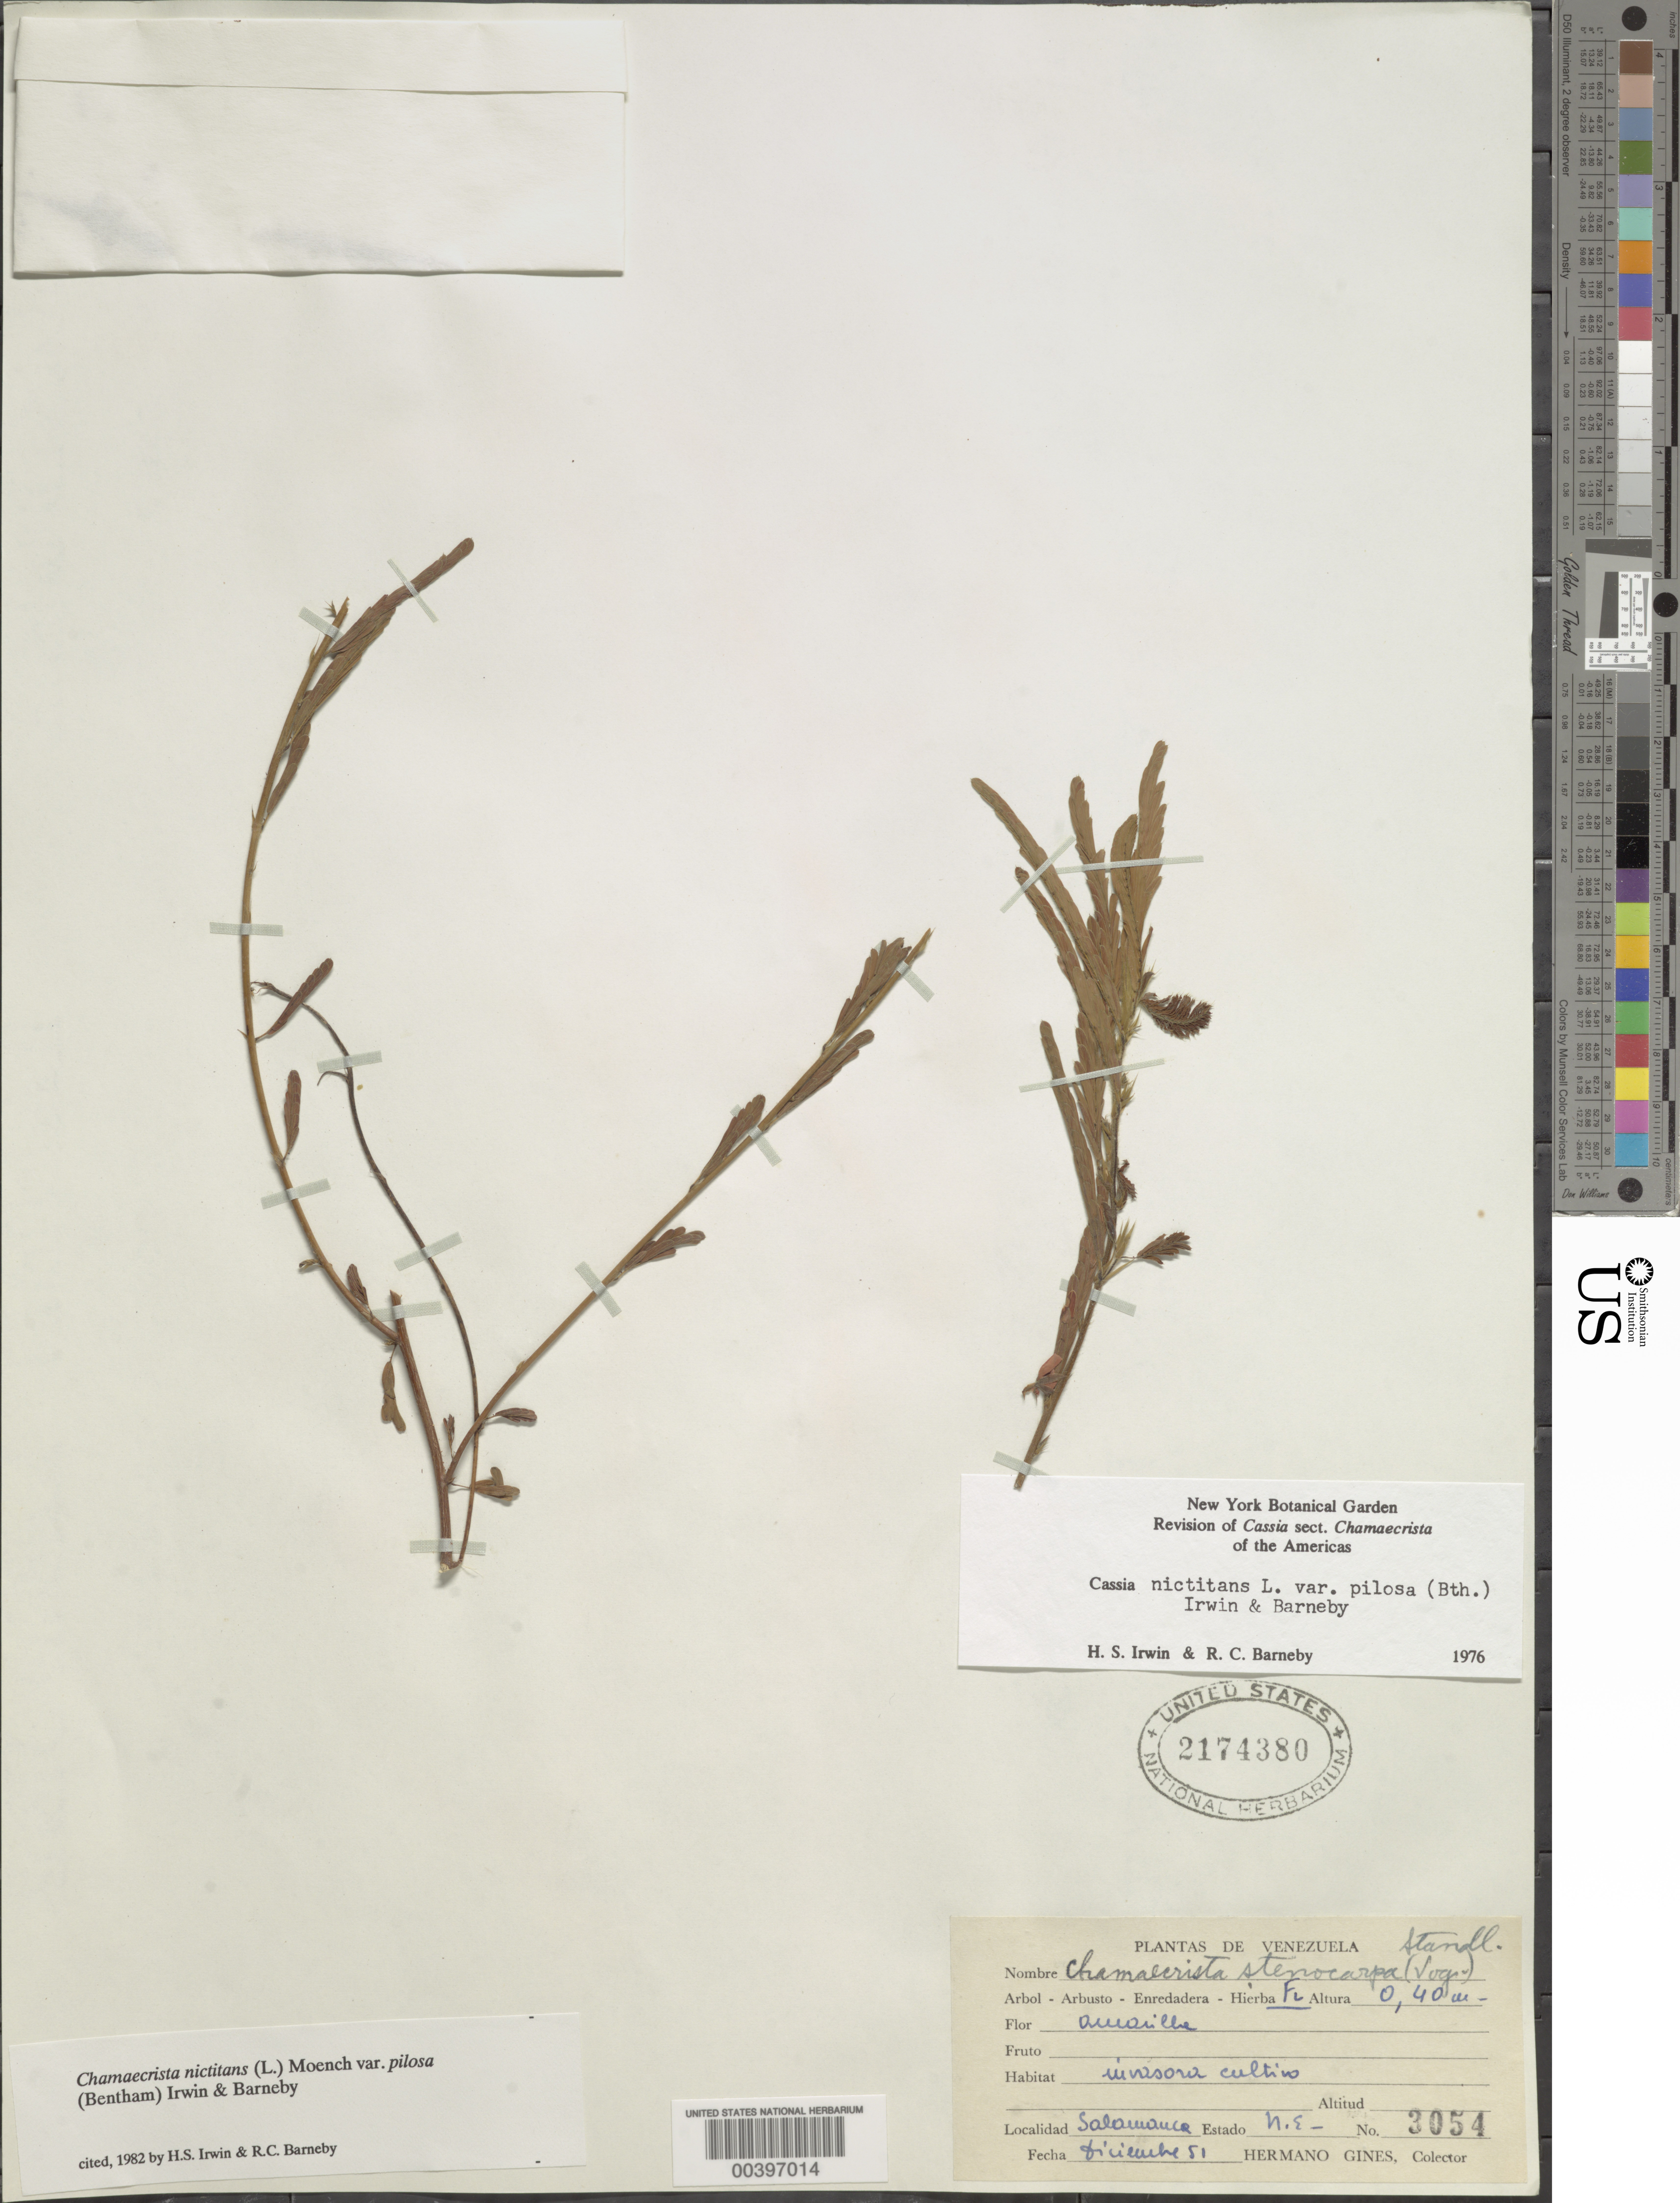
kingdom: Plantae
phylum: Tracheophyta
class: Magnoliopsida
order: Fabales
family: Fabaceae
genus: Chamaecrista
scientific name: Chamaecrista nictitans var. pilosa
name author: (Benth.) H.S. Irwin & Barneby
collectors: Bro. Gines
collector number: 3054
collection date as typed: Dec 1951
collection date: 1951-12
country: Venezuela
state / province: Nueva Esparta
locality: Salamonca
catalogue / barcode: US 2174380